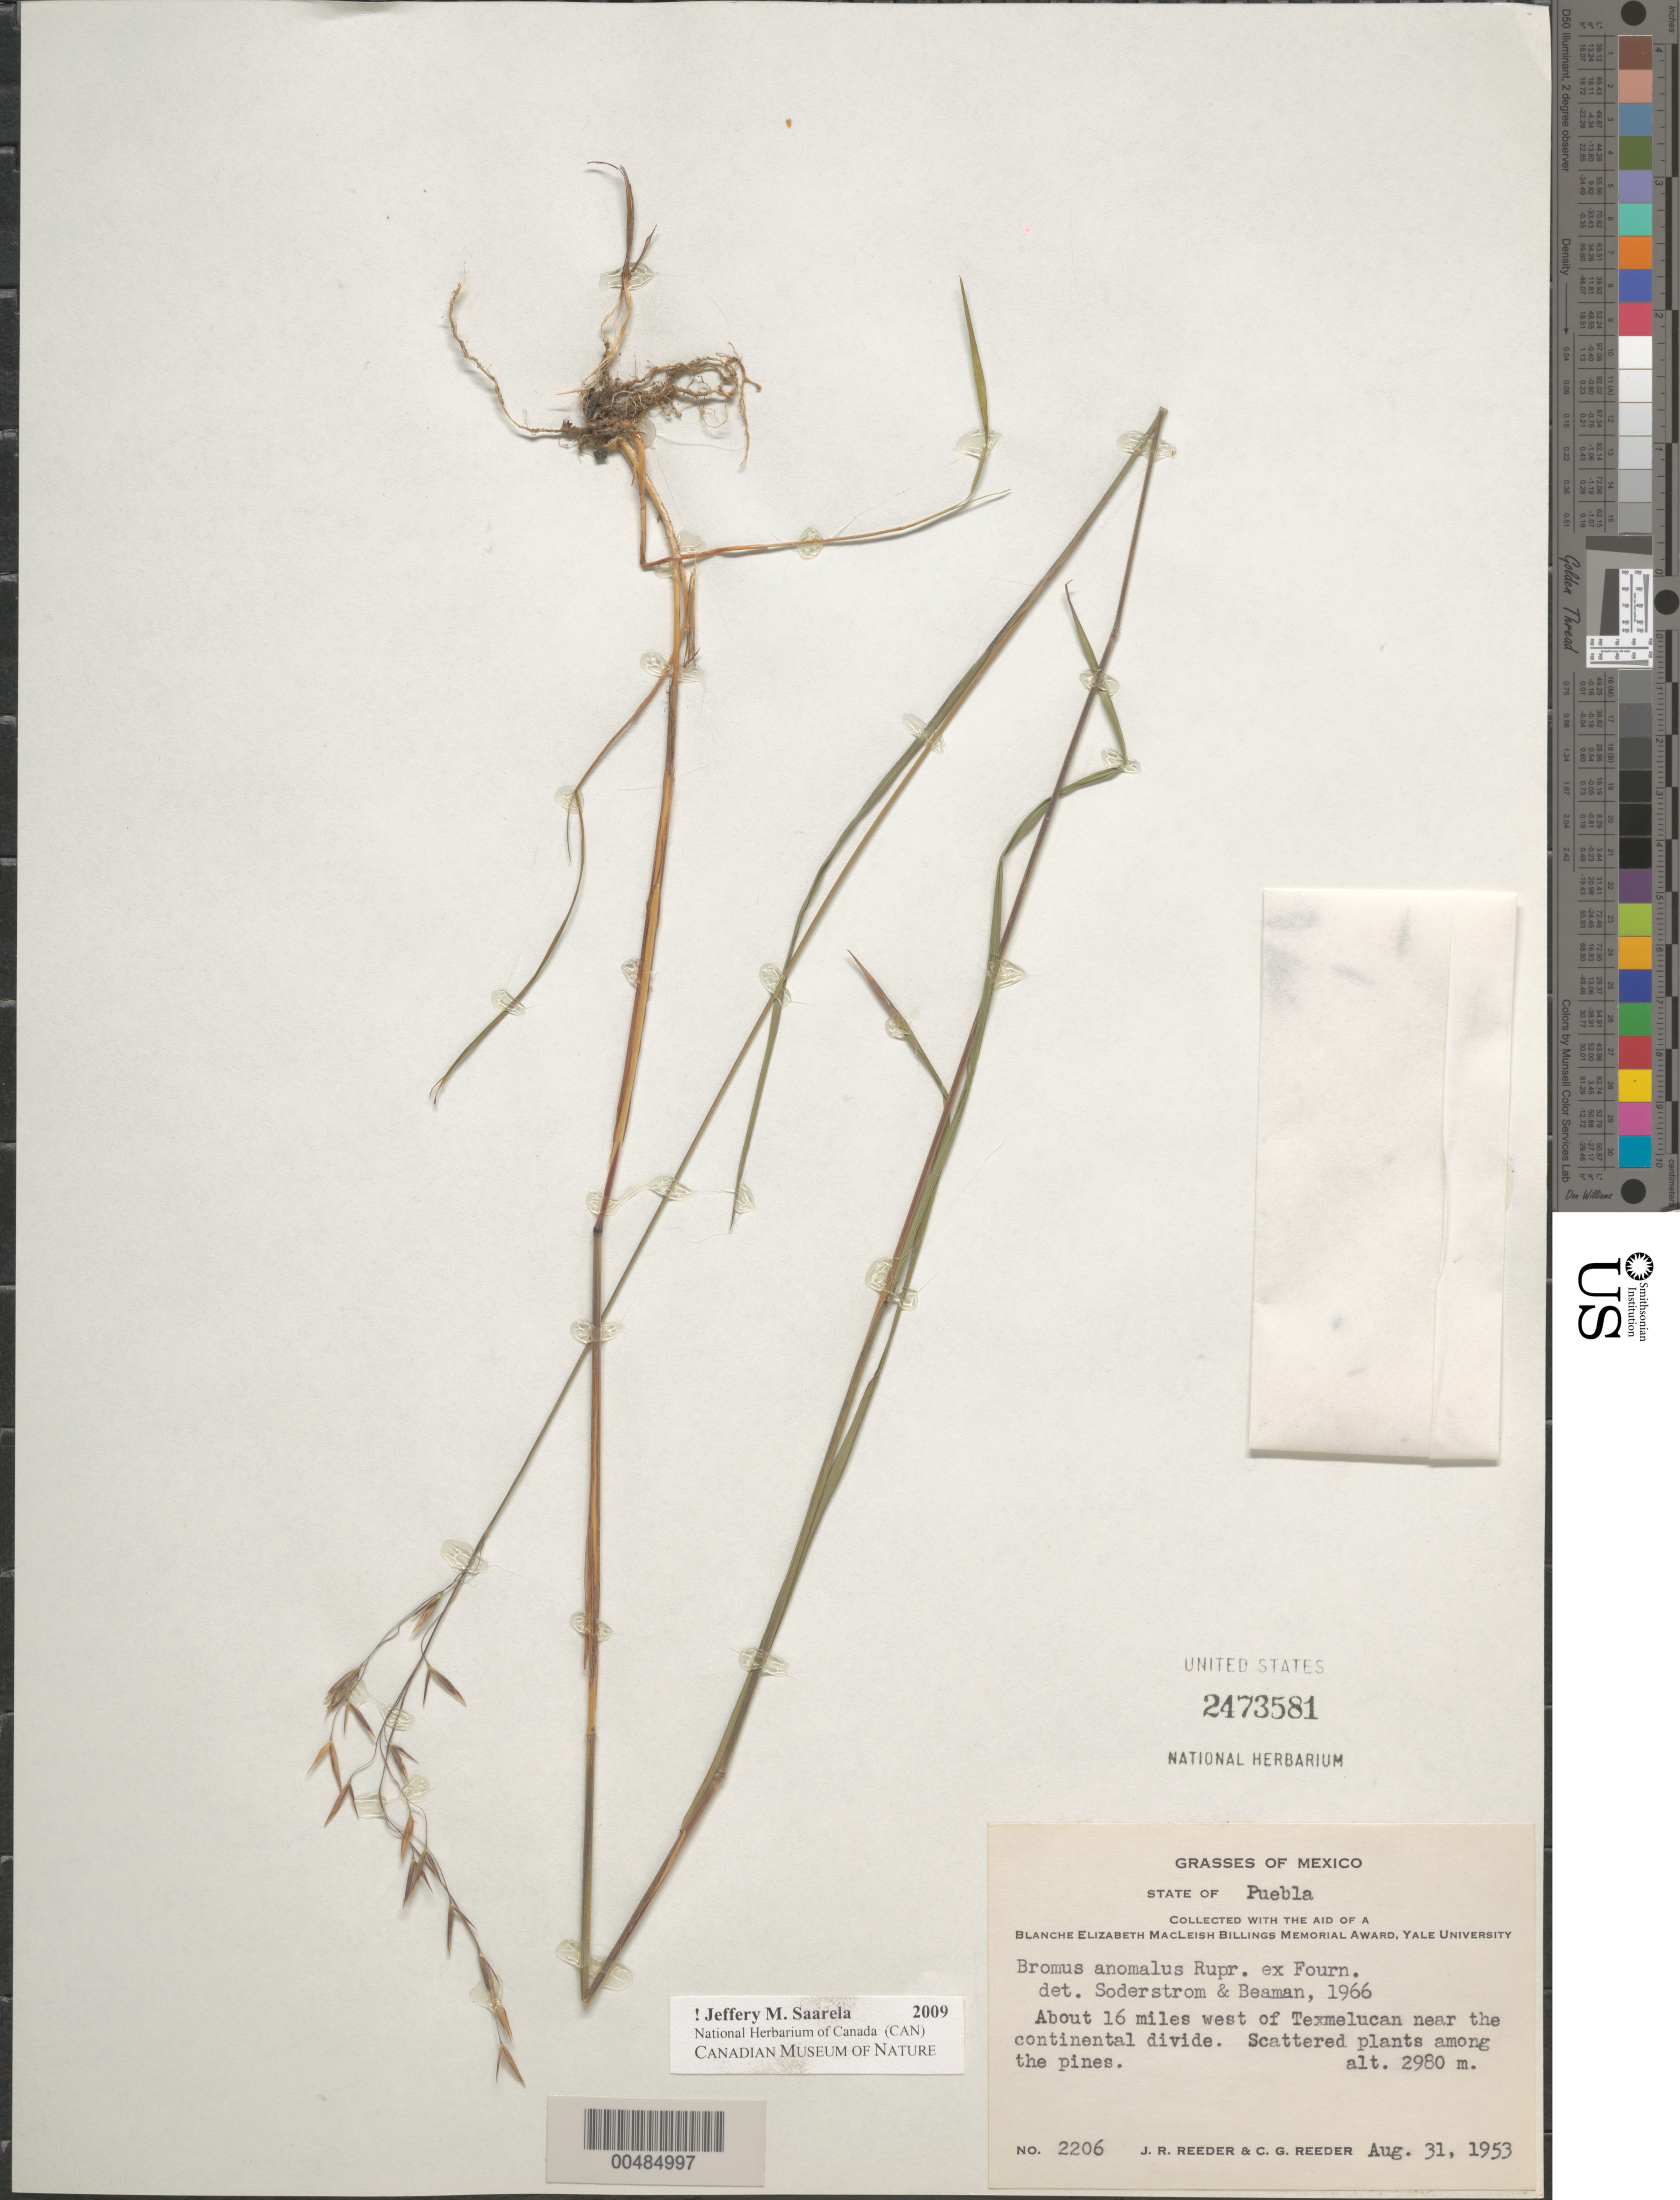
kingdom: Plantae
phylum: Tracheophyta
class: Liliopsida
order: Poales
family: Poaceae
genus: Bromus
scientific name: Bromus carinatus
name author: Hook. & Arn.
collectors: J. R. Reeder & C. G. Reeder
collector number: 2206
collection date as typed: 31 Aug 1953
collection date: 1953-08-31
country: Mexico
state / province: Puebla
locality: About 16 mi W of Texmelucan near the continental divide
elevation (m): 2980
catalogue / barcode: US 2473581